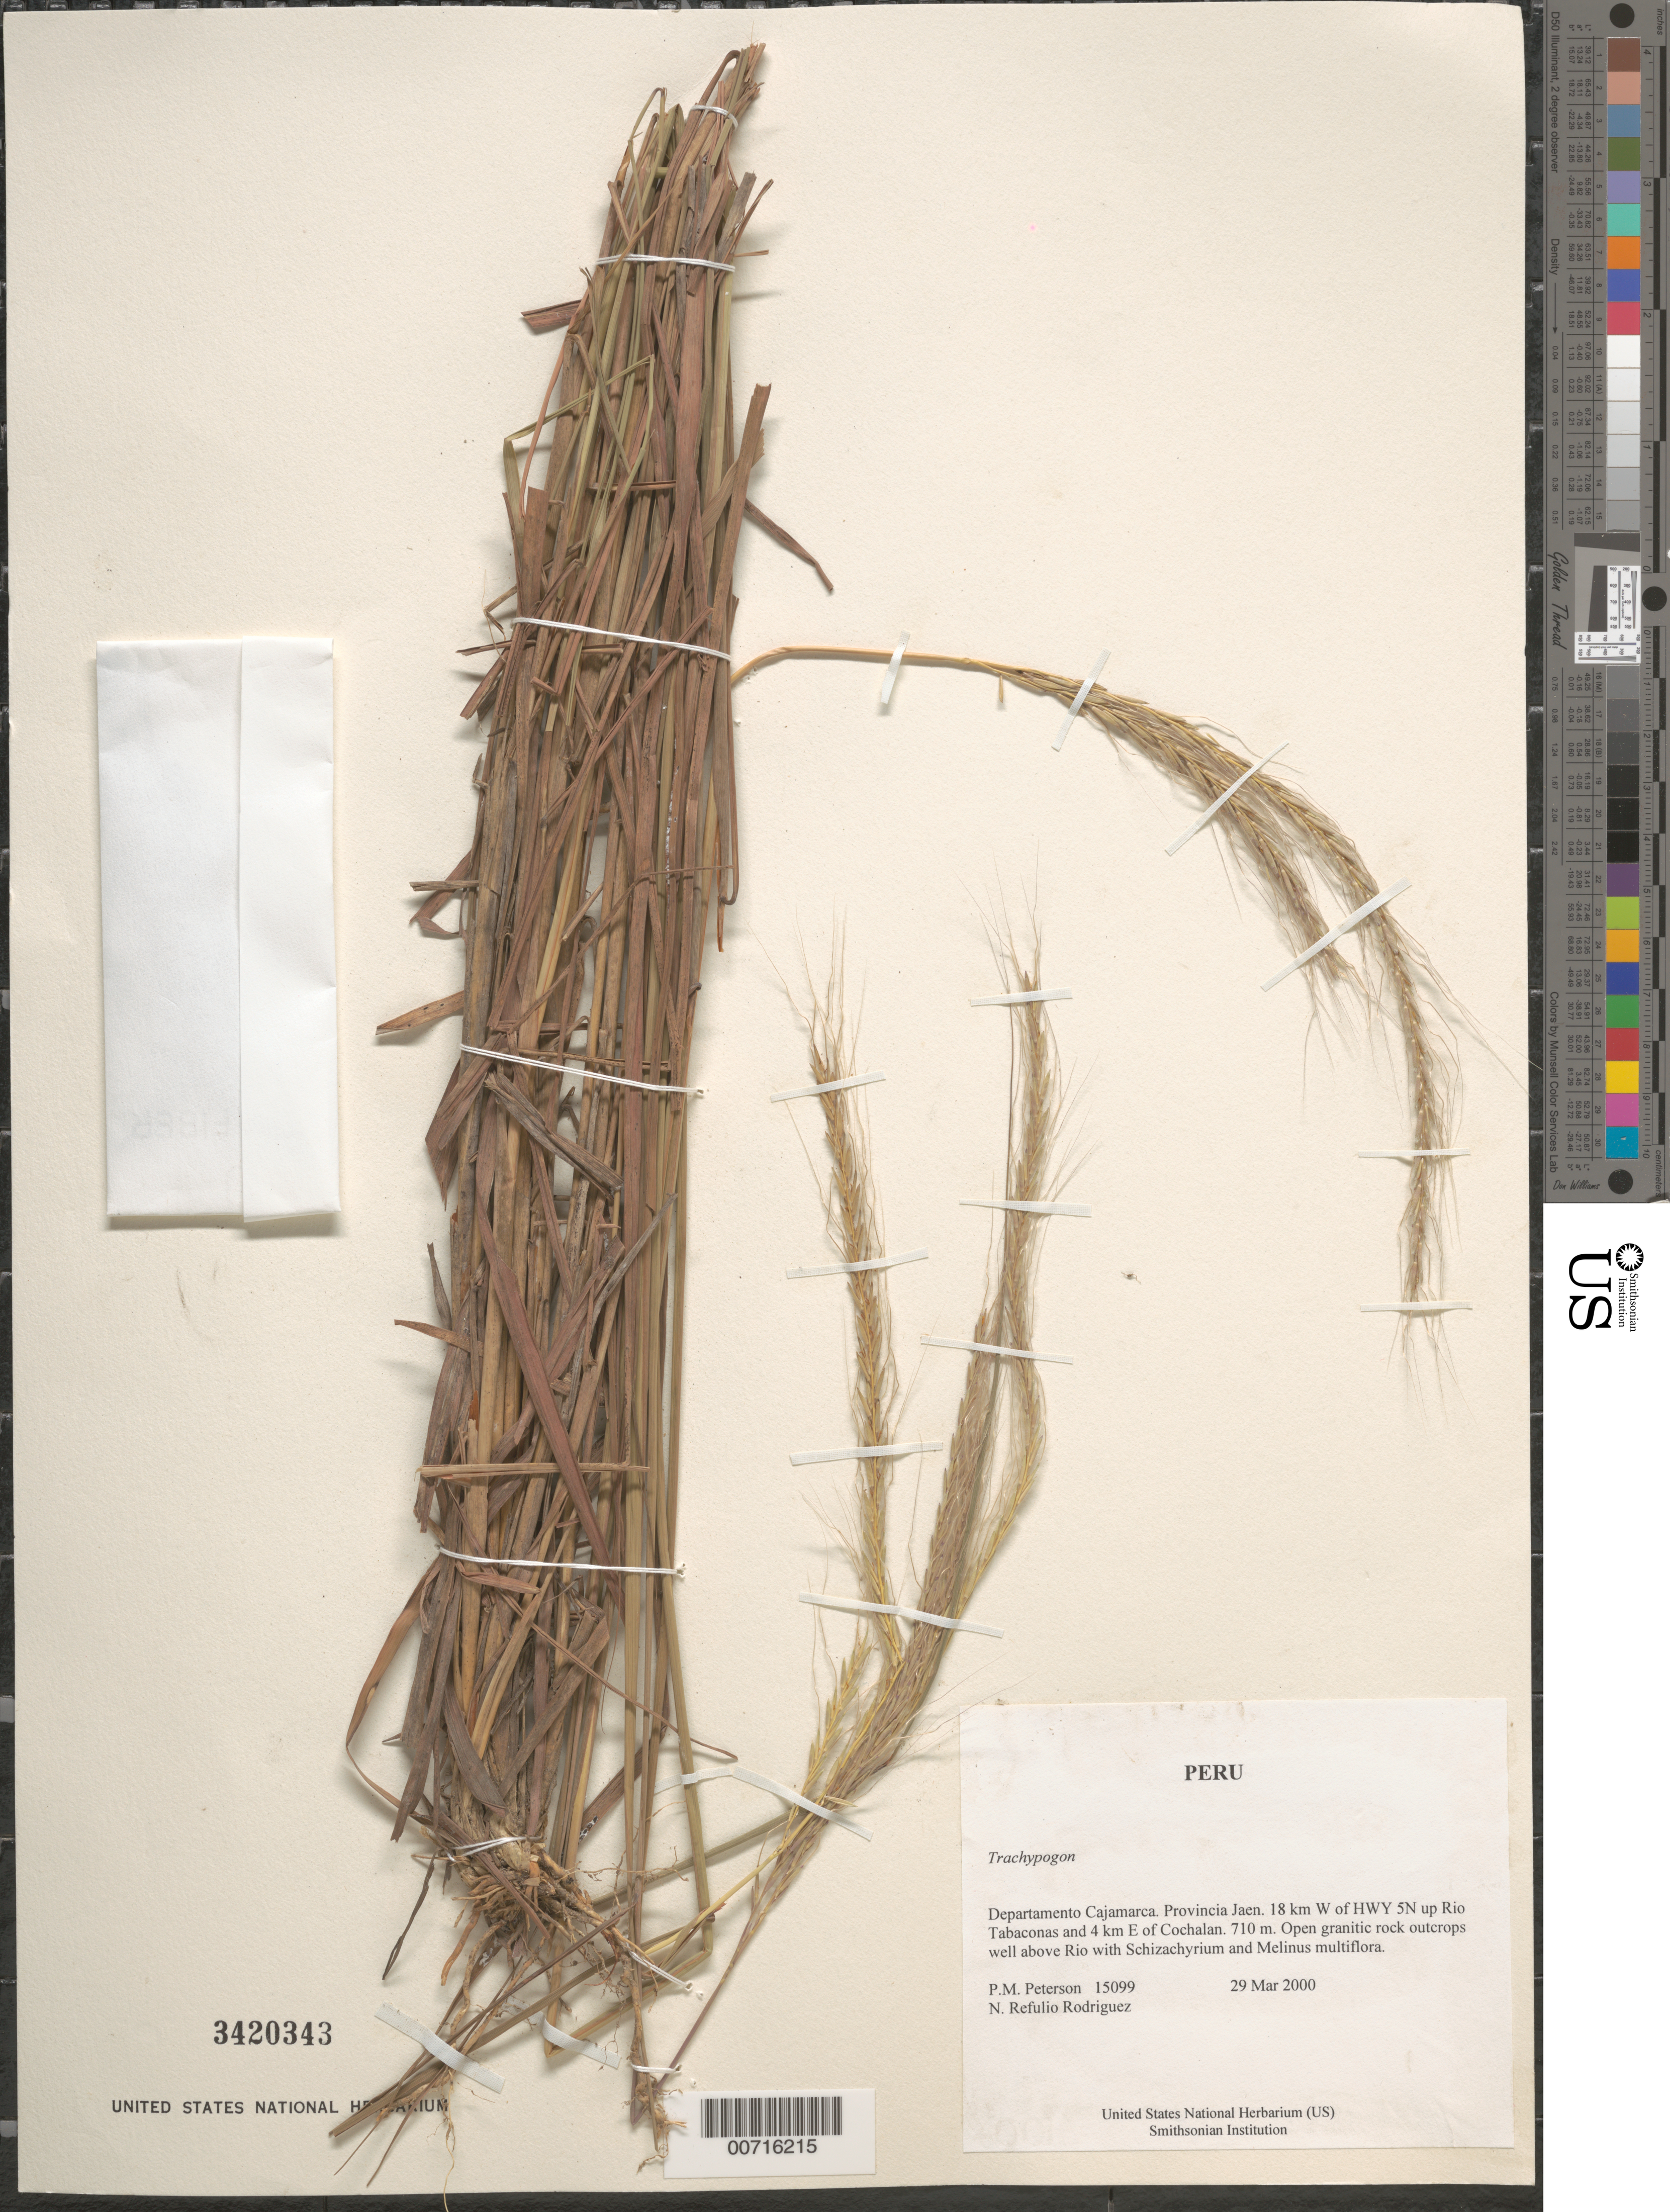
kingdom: Plantae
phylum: Tracheophyta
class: Liliopsida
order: Poales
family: Poaceae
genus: Trachypogon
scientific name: Trachypogon sp.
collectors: P. M. Peterson & N. Refulio-Rodríguez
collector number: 15099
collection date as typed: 29 Mar 2000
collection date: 2000-03-29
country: Peru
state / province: Cajamarca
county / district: Jaén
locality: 18 km W of HWY 5N up Rio Tabaconas and 4 km E of Cochalan.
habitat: Open granitic rock outcrops well above Rio with Schizachyrium and Melinus multiflora.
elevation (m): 710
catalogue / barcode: US 3420343